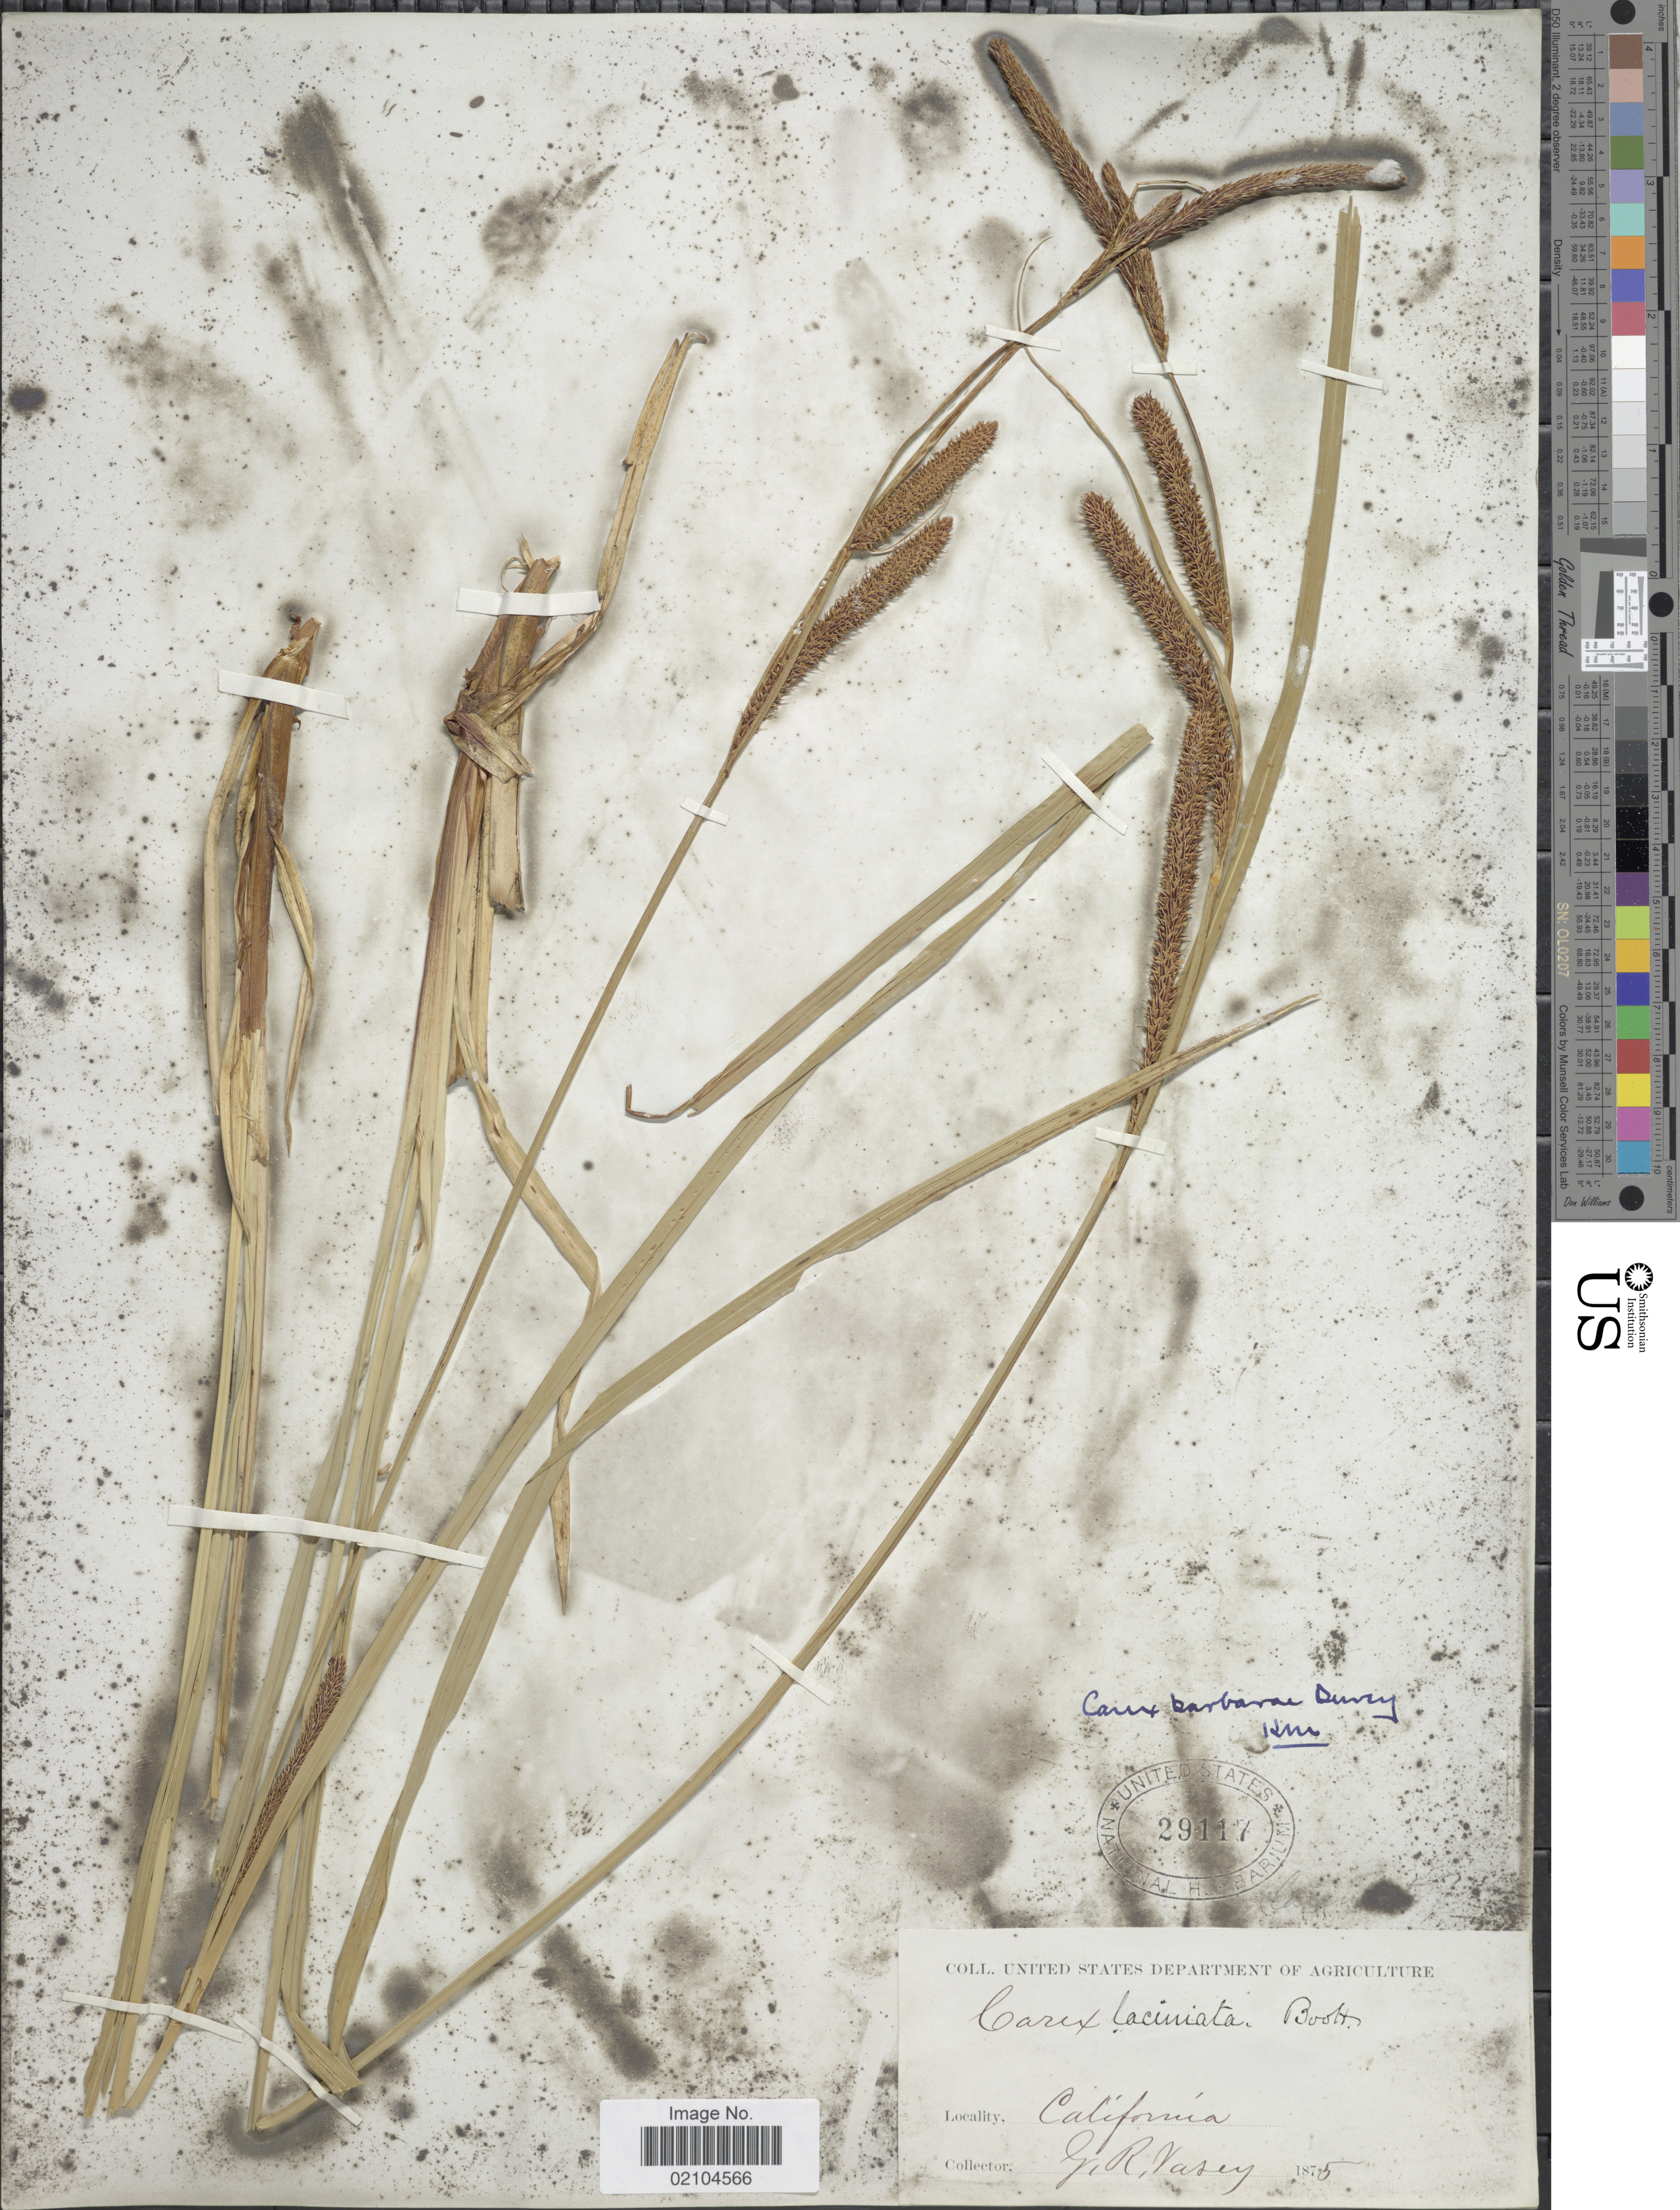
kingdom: Plantae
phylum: Tracheophyta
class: Liliopsida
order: Poales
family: Cyperaceae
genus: Carex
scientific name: Carex barbarae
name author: Dewey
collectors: G. R. Vasey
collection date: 1875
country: United States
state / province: California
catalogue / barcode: US 29117